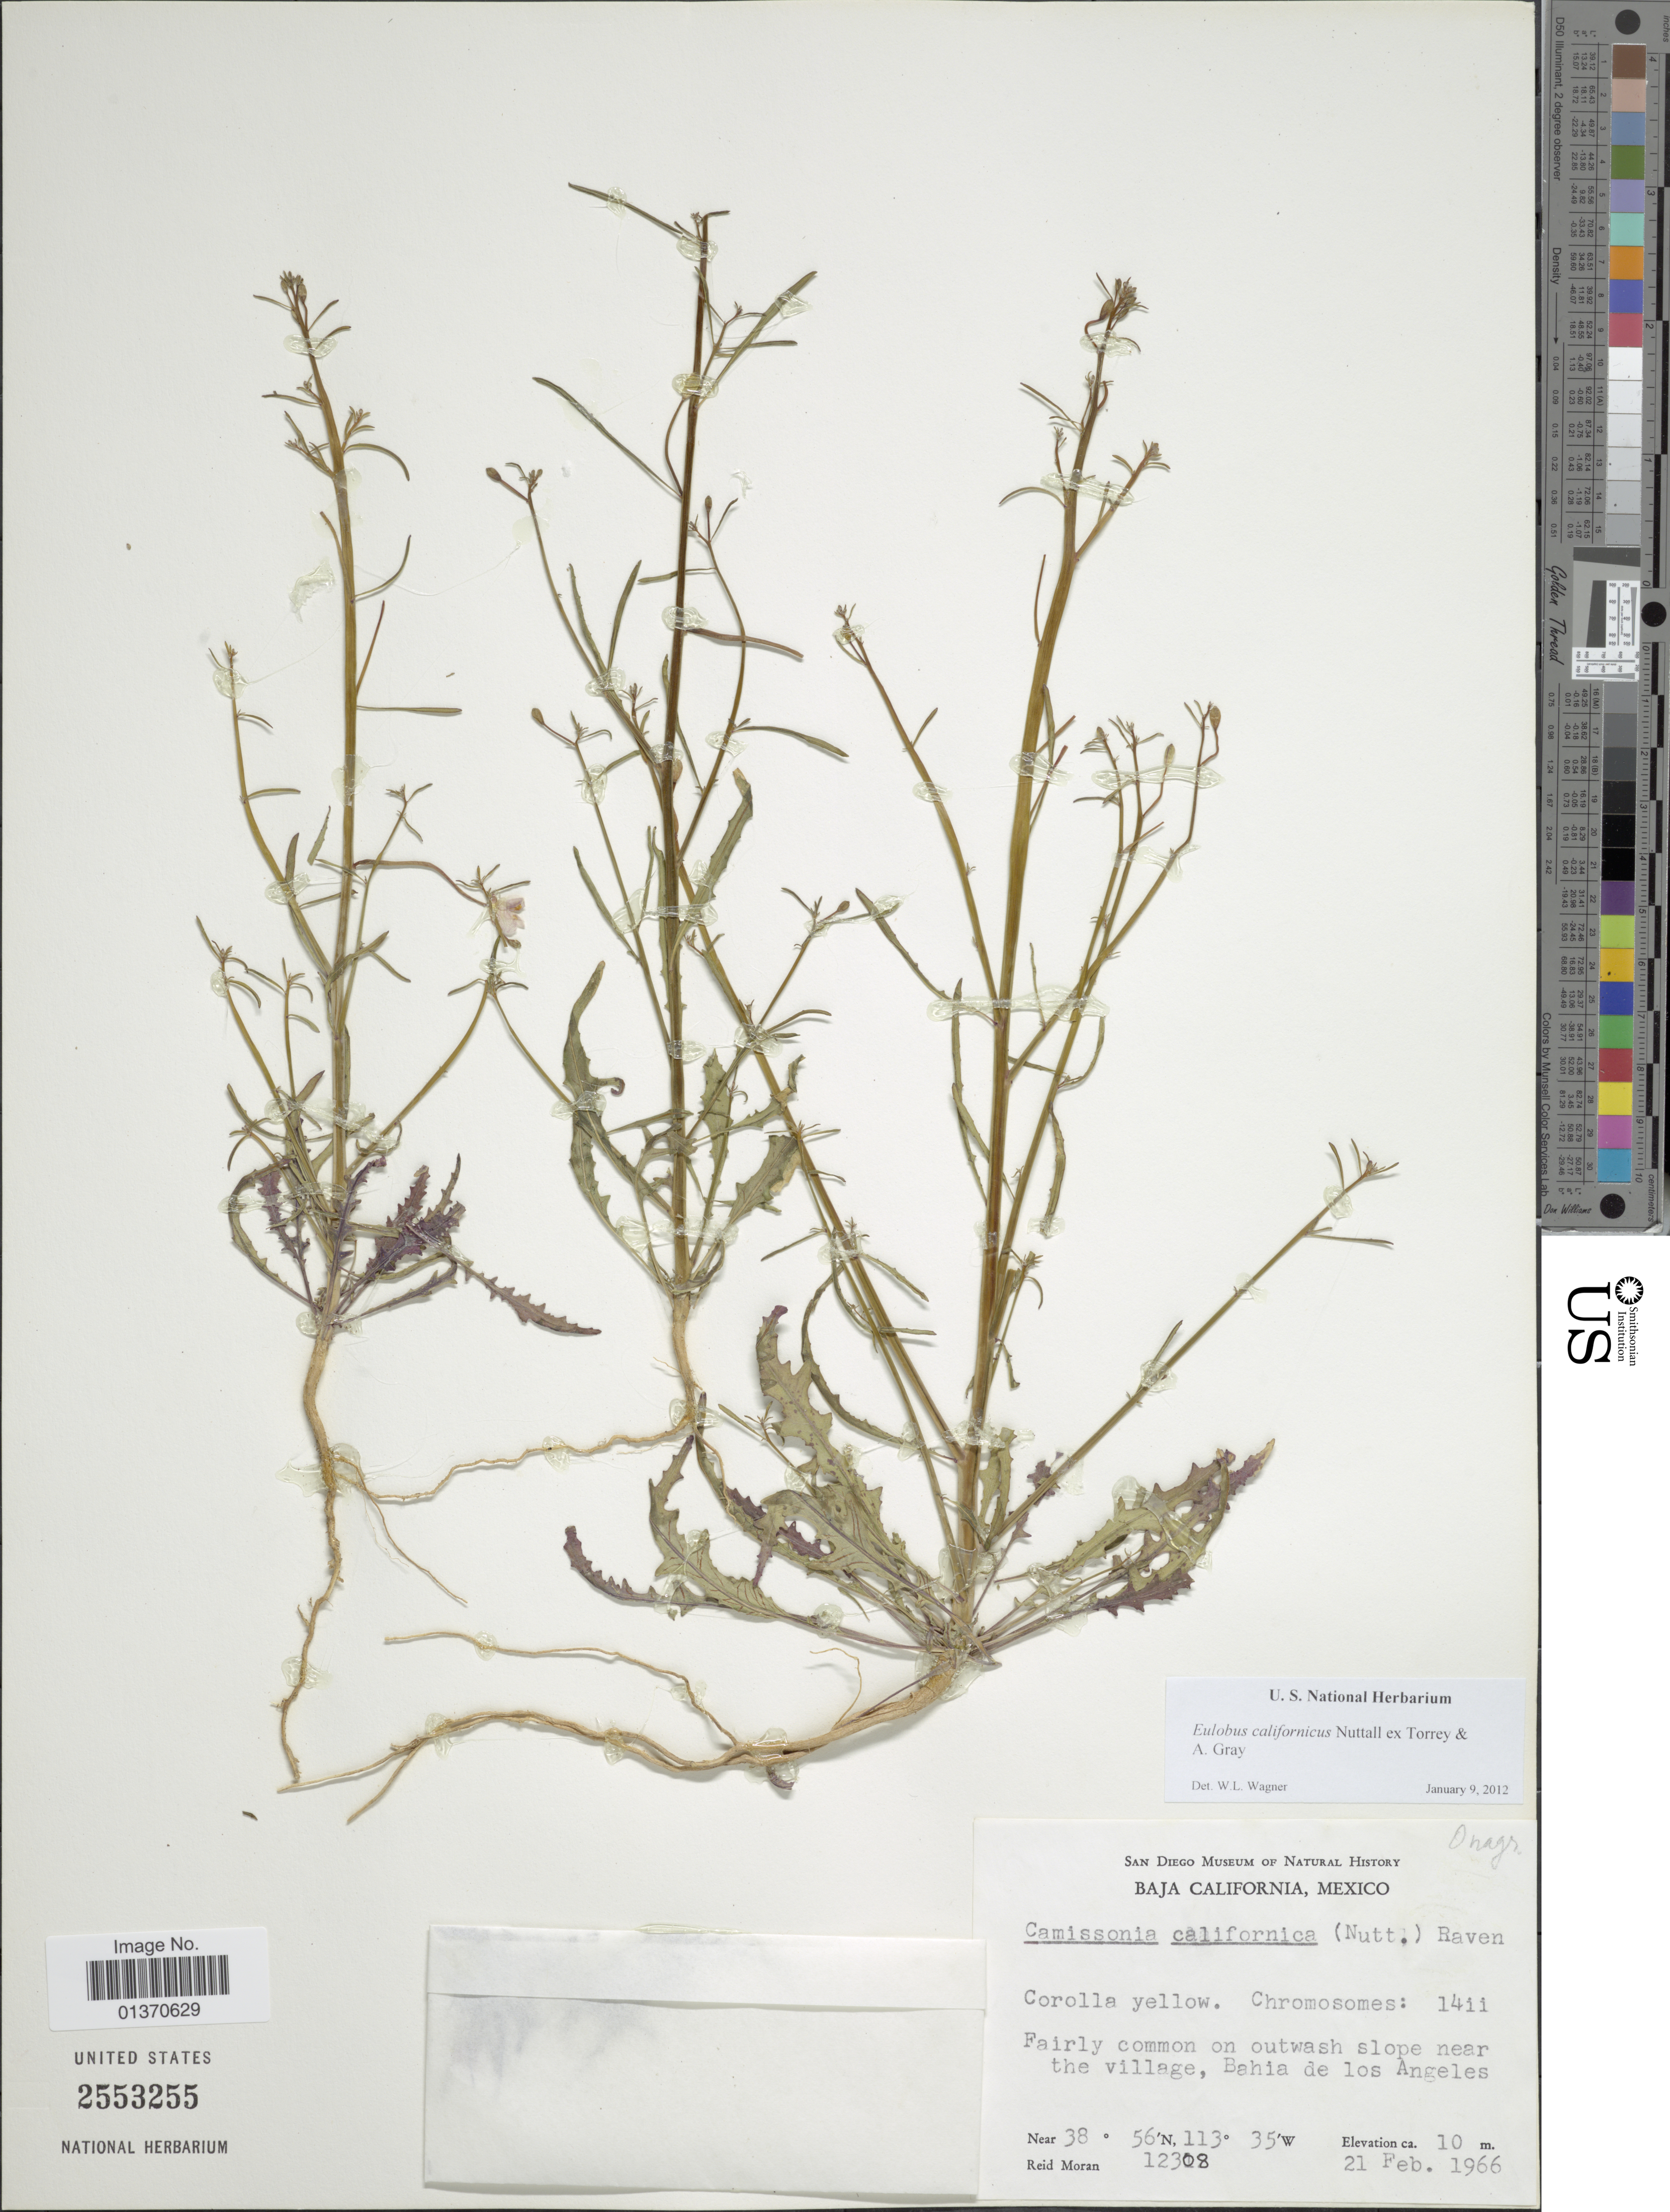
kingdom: Plantae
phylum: Tracheophyta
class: Magnoliopsida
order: Myrtales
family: Onagraceae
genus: Eulobus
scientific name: Eulobus californicus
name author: Nutt. ex Torr. & A. Gray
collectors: R. Moran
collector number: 12308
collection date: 1966-02-21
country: Mexico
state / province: Baja California Norte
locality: Fairly common on outwash slopes near the village, Bahia de los Angeles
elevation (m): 10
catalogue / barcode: US 2553255